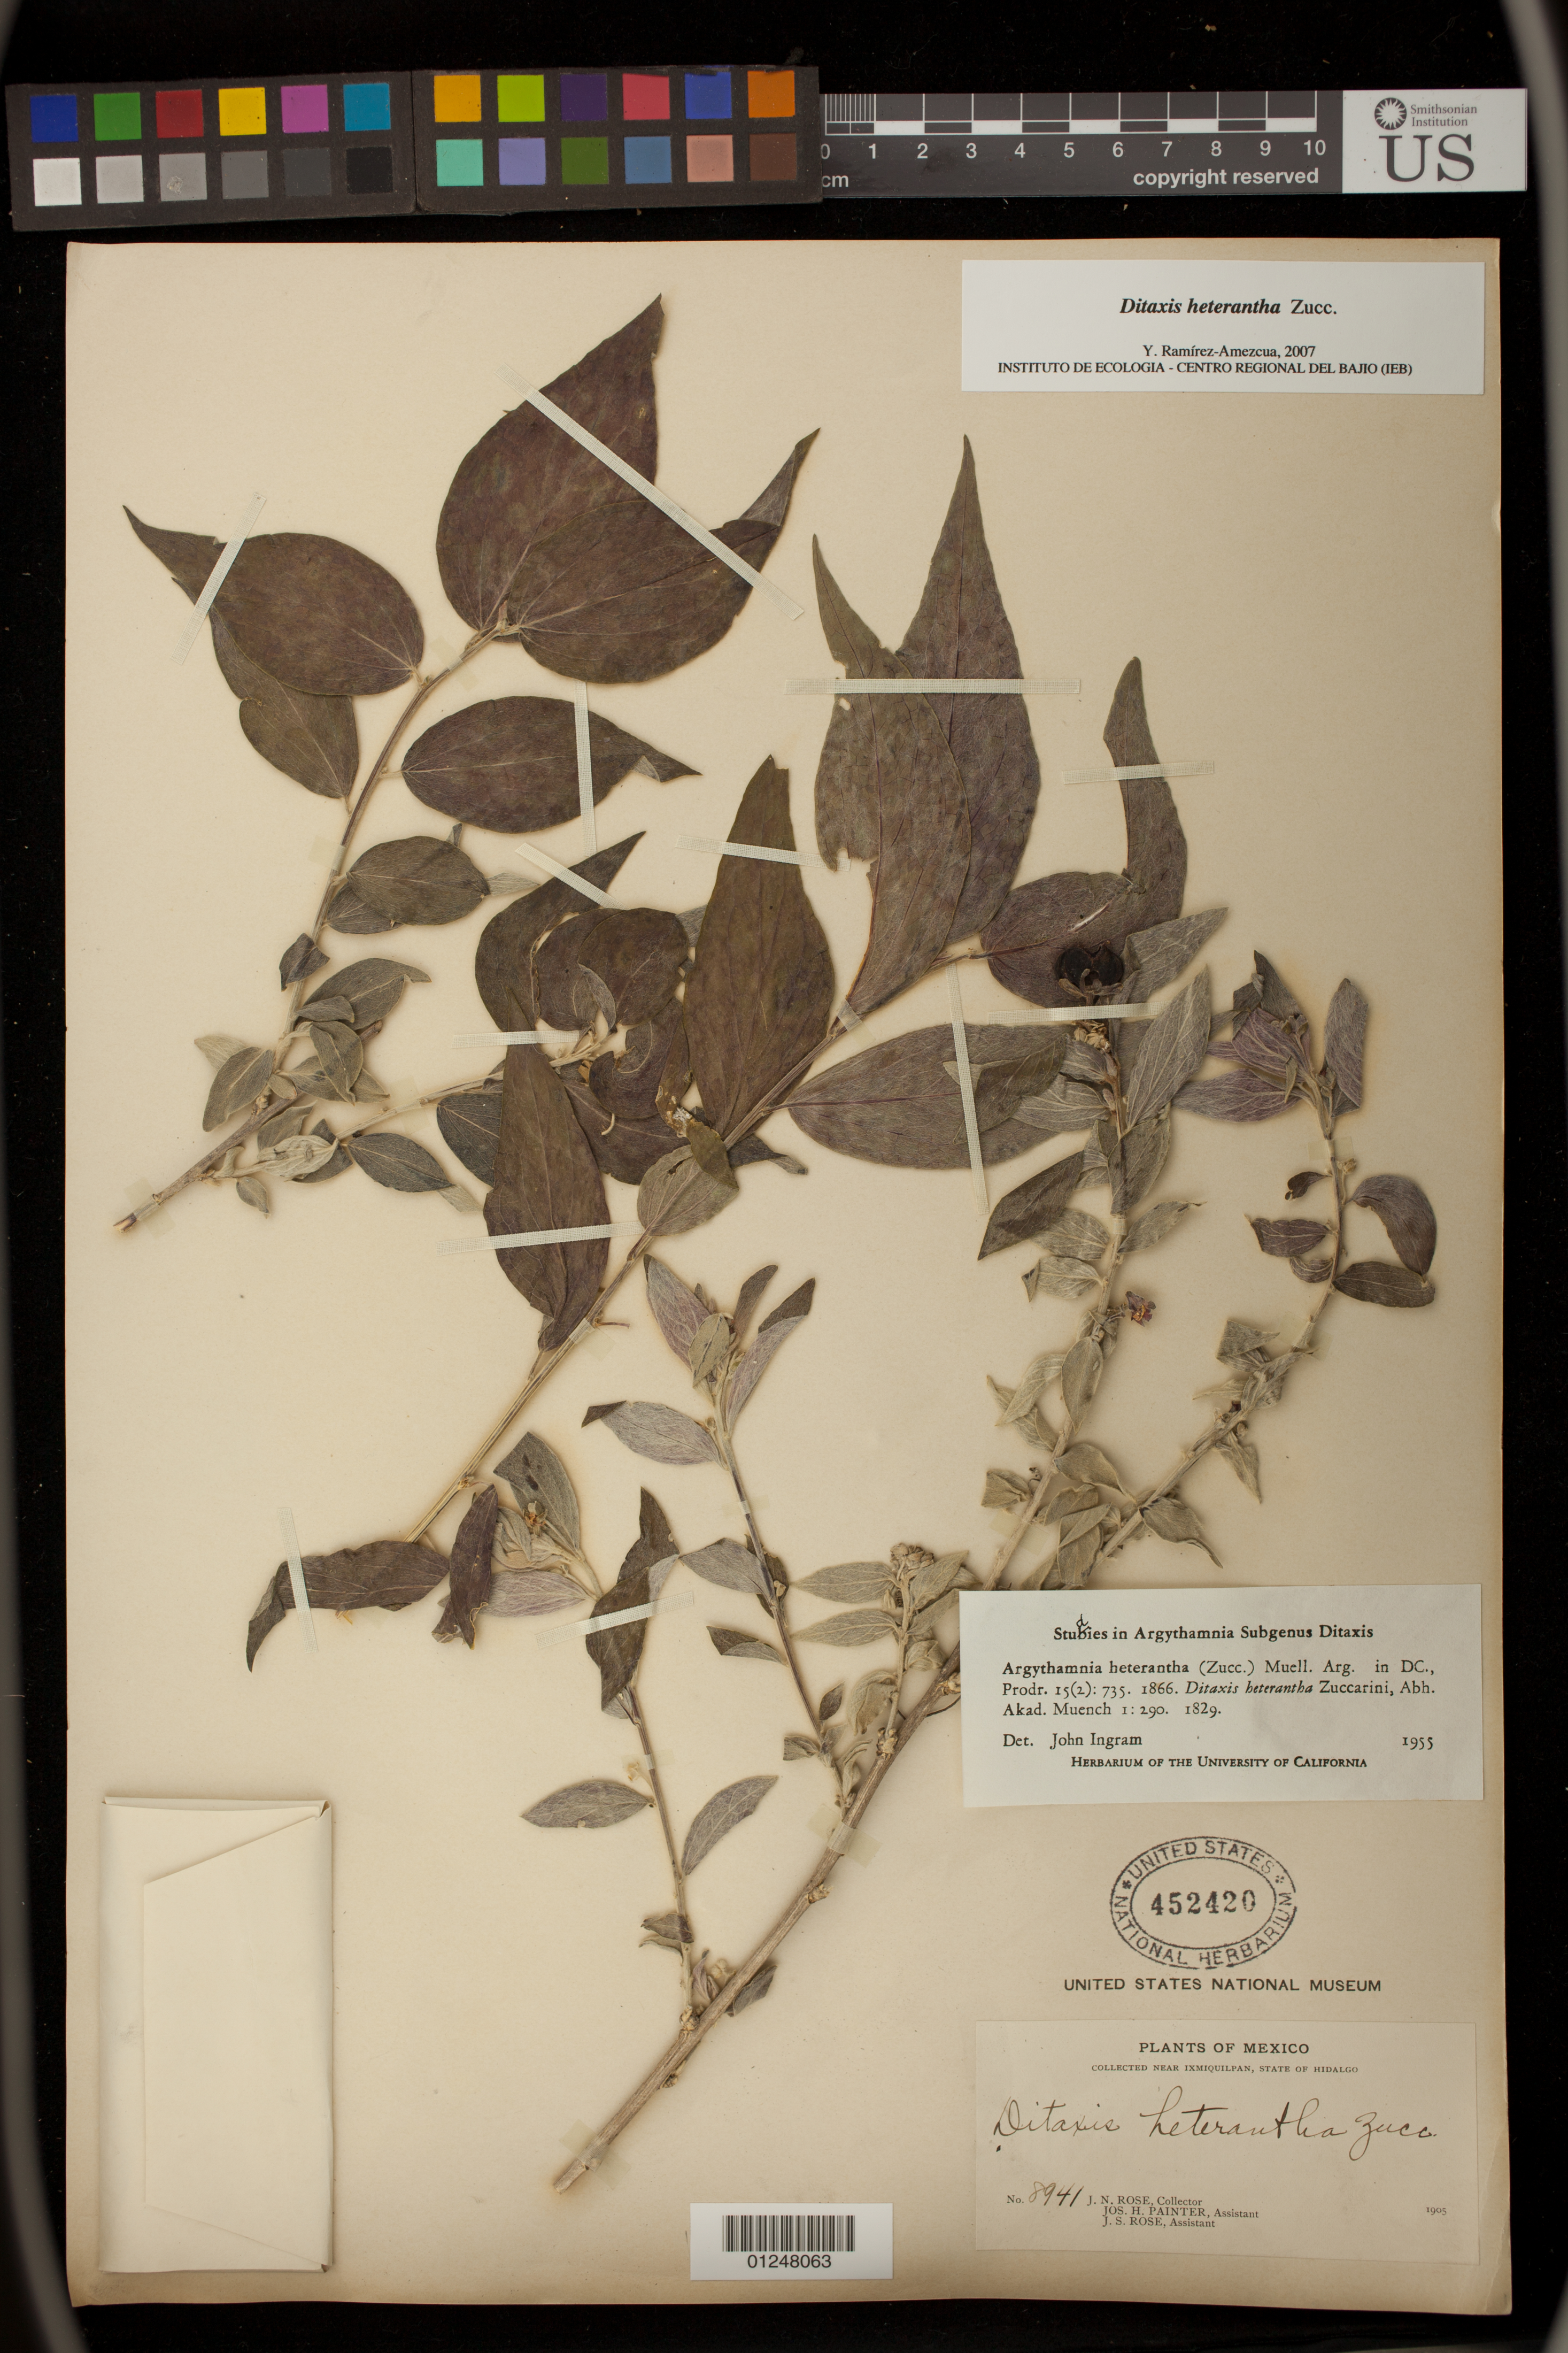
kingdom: Plantae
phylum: Tracheophyta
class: Magnoliopsida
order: Malpighiales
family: Euphorbiaceae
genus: Ditaxis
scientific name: Ditaxis heterantha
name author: Zucc.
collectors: J. N. Rose, J. H. Painter & J. S. Rose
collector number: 8941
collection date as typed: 1905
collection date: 1905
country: Mexico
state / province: Hidalgo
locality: Near Ixmiquilpan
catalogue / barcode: US 452420